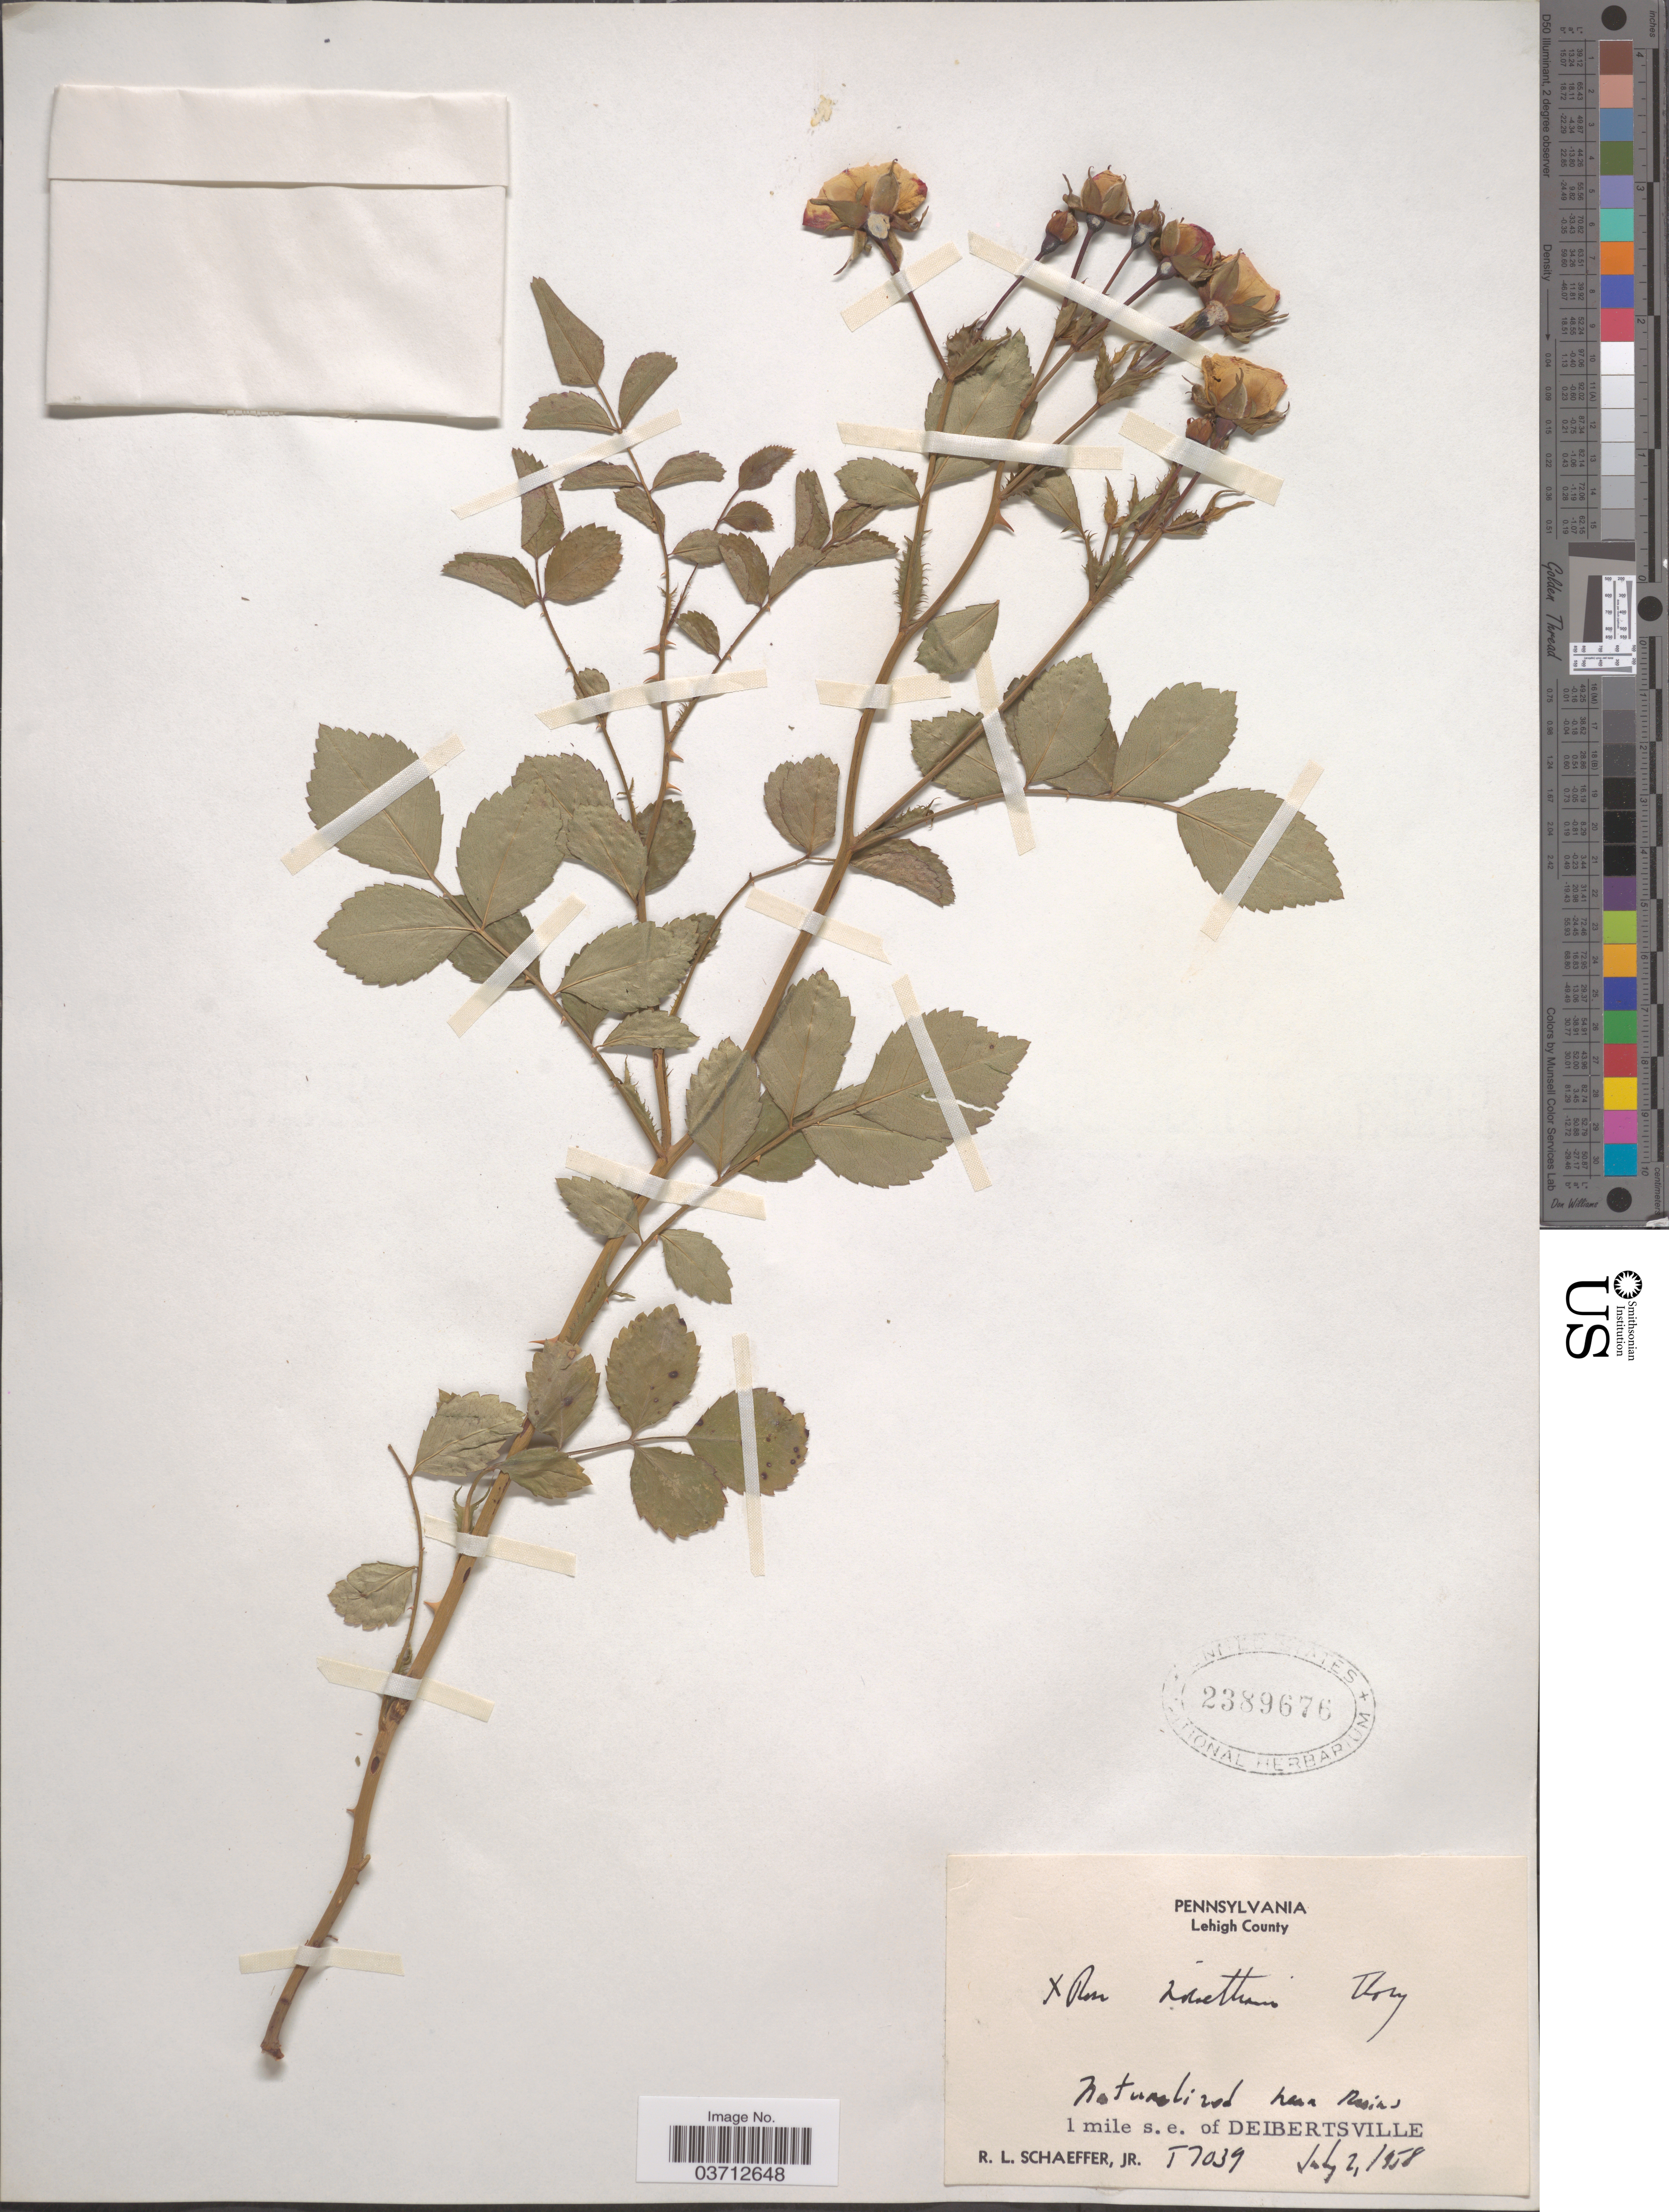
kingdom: Plantae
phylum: Tracheophyta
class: Magnoliopsida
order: Rosales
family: Rosaceae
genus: Rosa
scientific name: Rosa sp.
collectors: R. L. Schaeffer Jr.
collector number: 57039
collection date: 1958-07-02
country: United States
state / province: Pennsylvania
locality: Lehigh County. 1 mile s. e. of Deibertsville.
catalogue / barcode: US 2389676